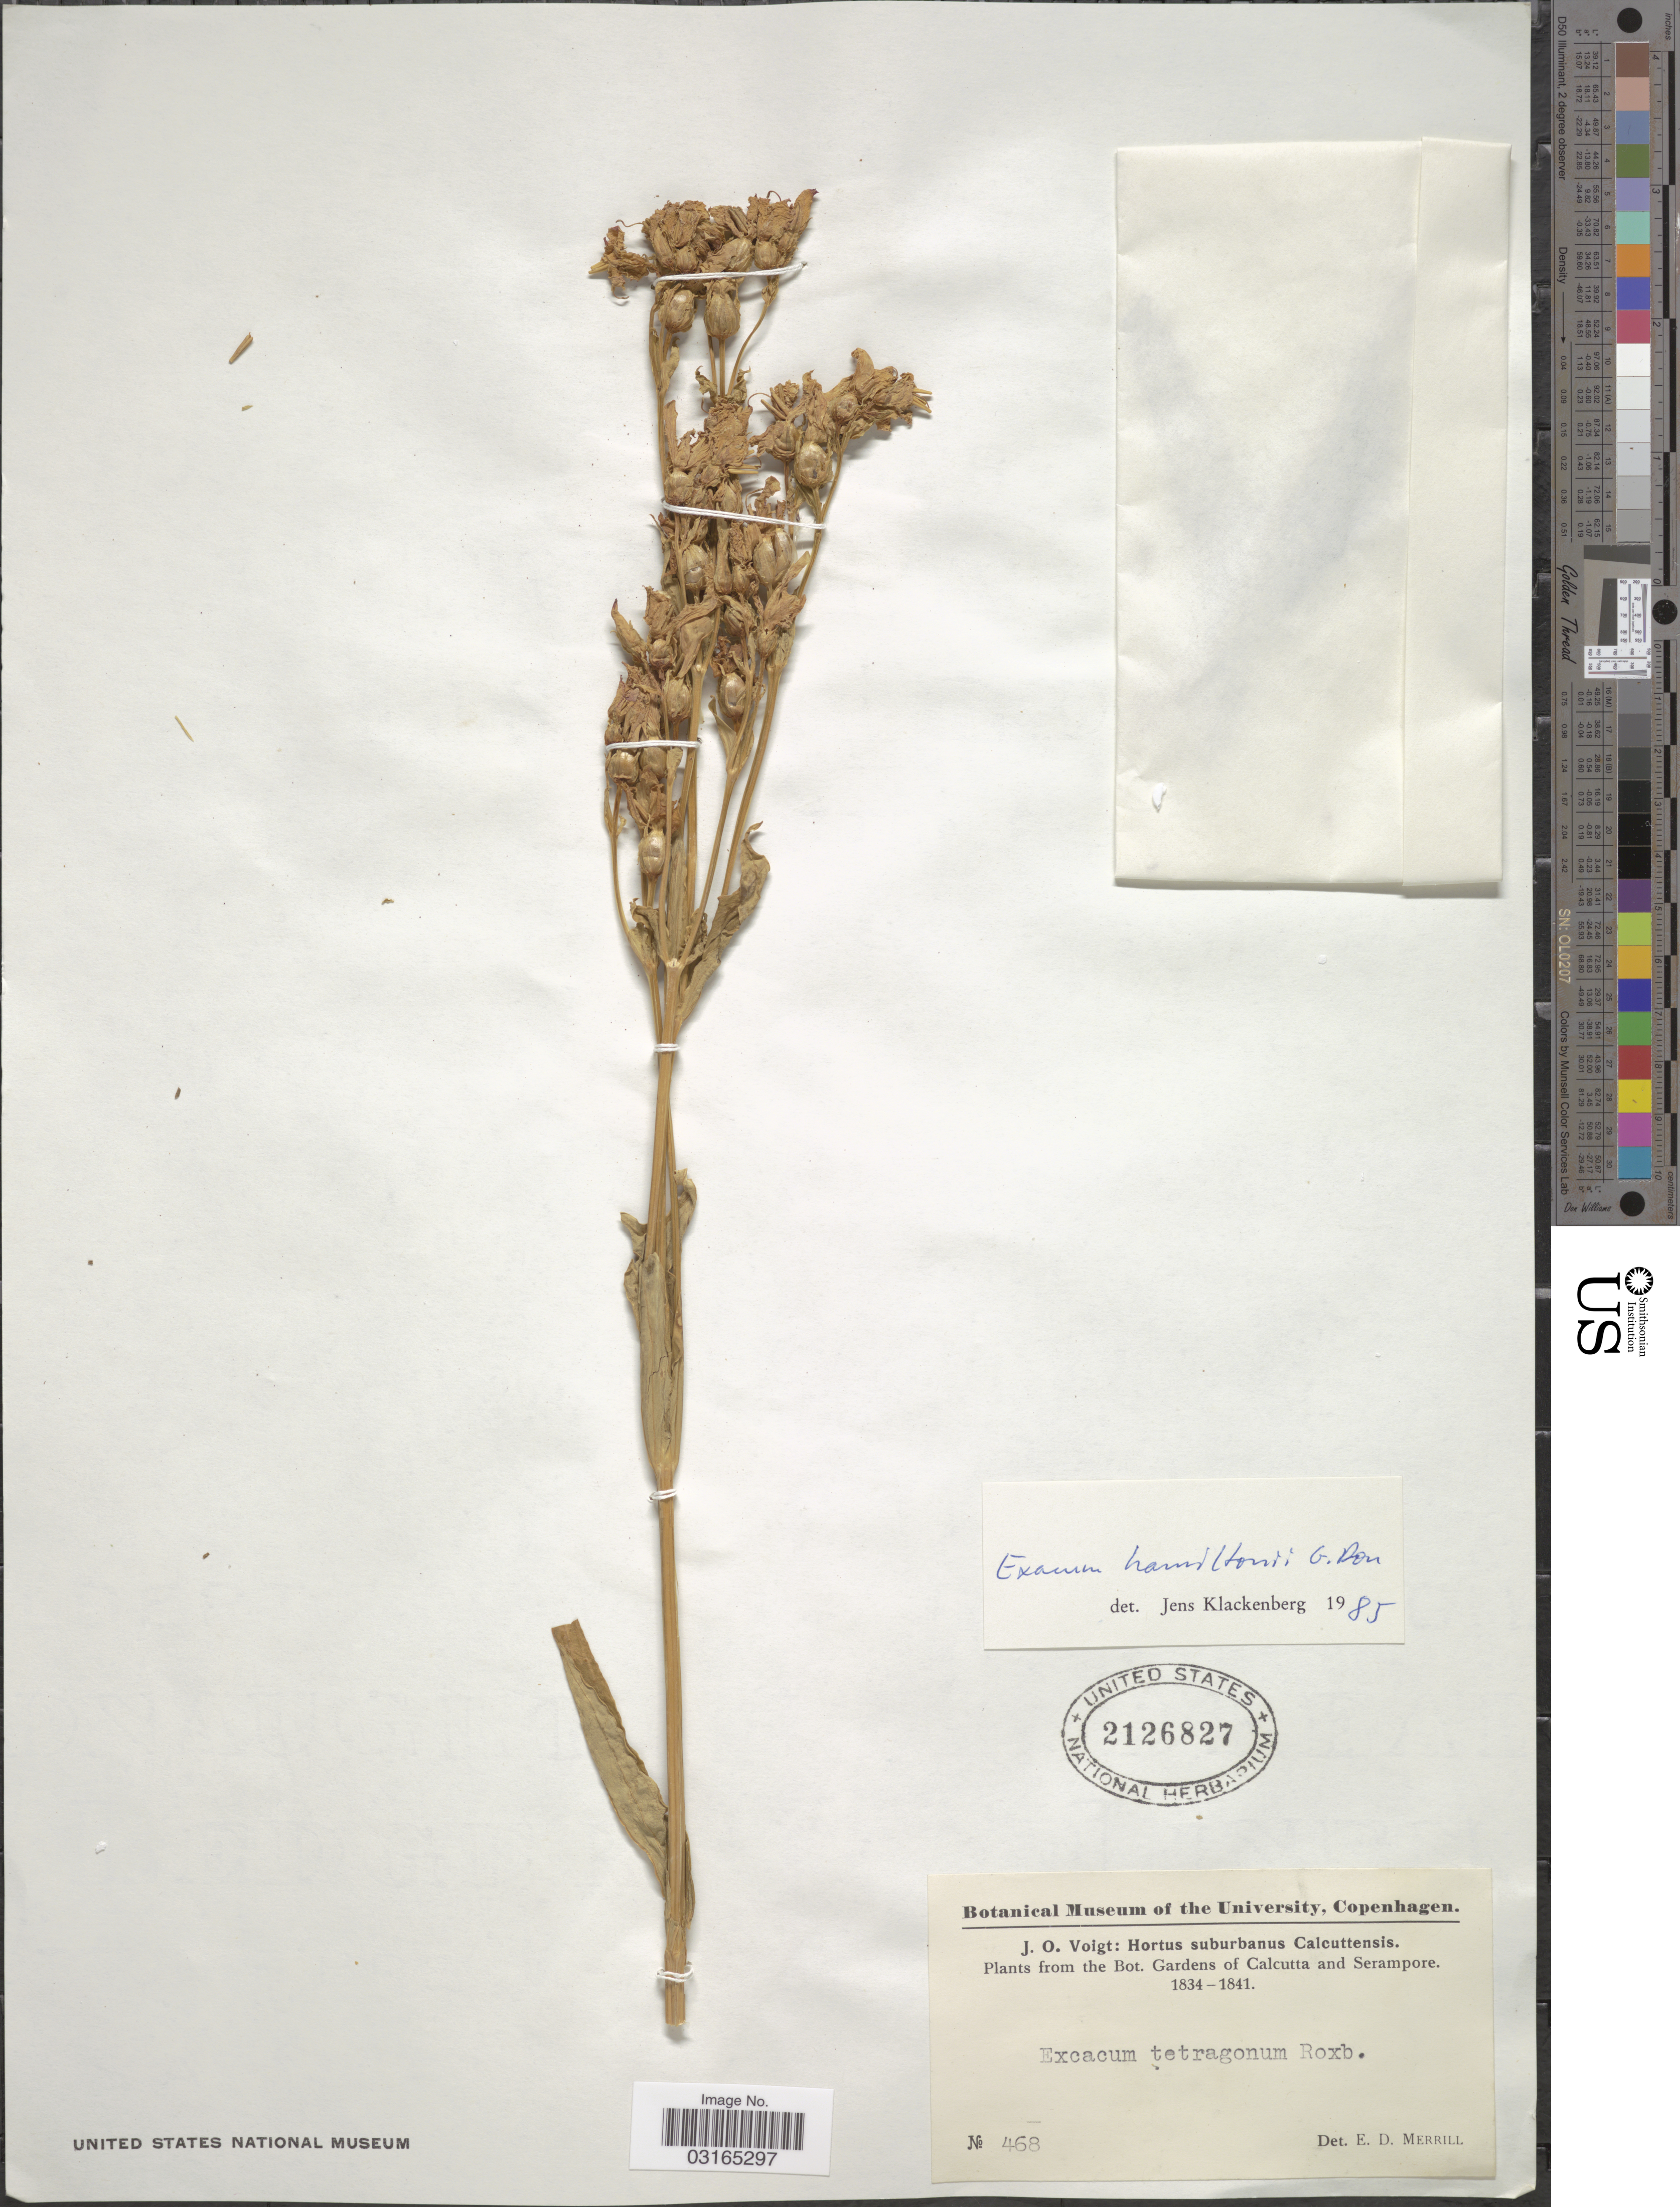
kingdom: Plantae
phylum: Tracheophyta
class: Magnoliopsida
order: Gentianales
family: Gentianaceae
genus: Exacum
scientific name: Exacum hamiltonii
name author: G. Don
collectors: J. O. Voigt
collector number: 468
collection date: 1834/1841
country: India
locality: Hortus suburbanus Calcuttensis.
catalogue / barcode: US 2126827